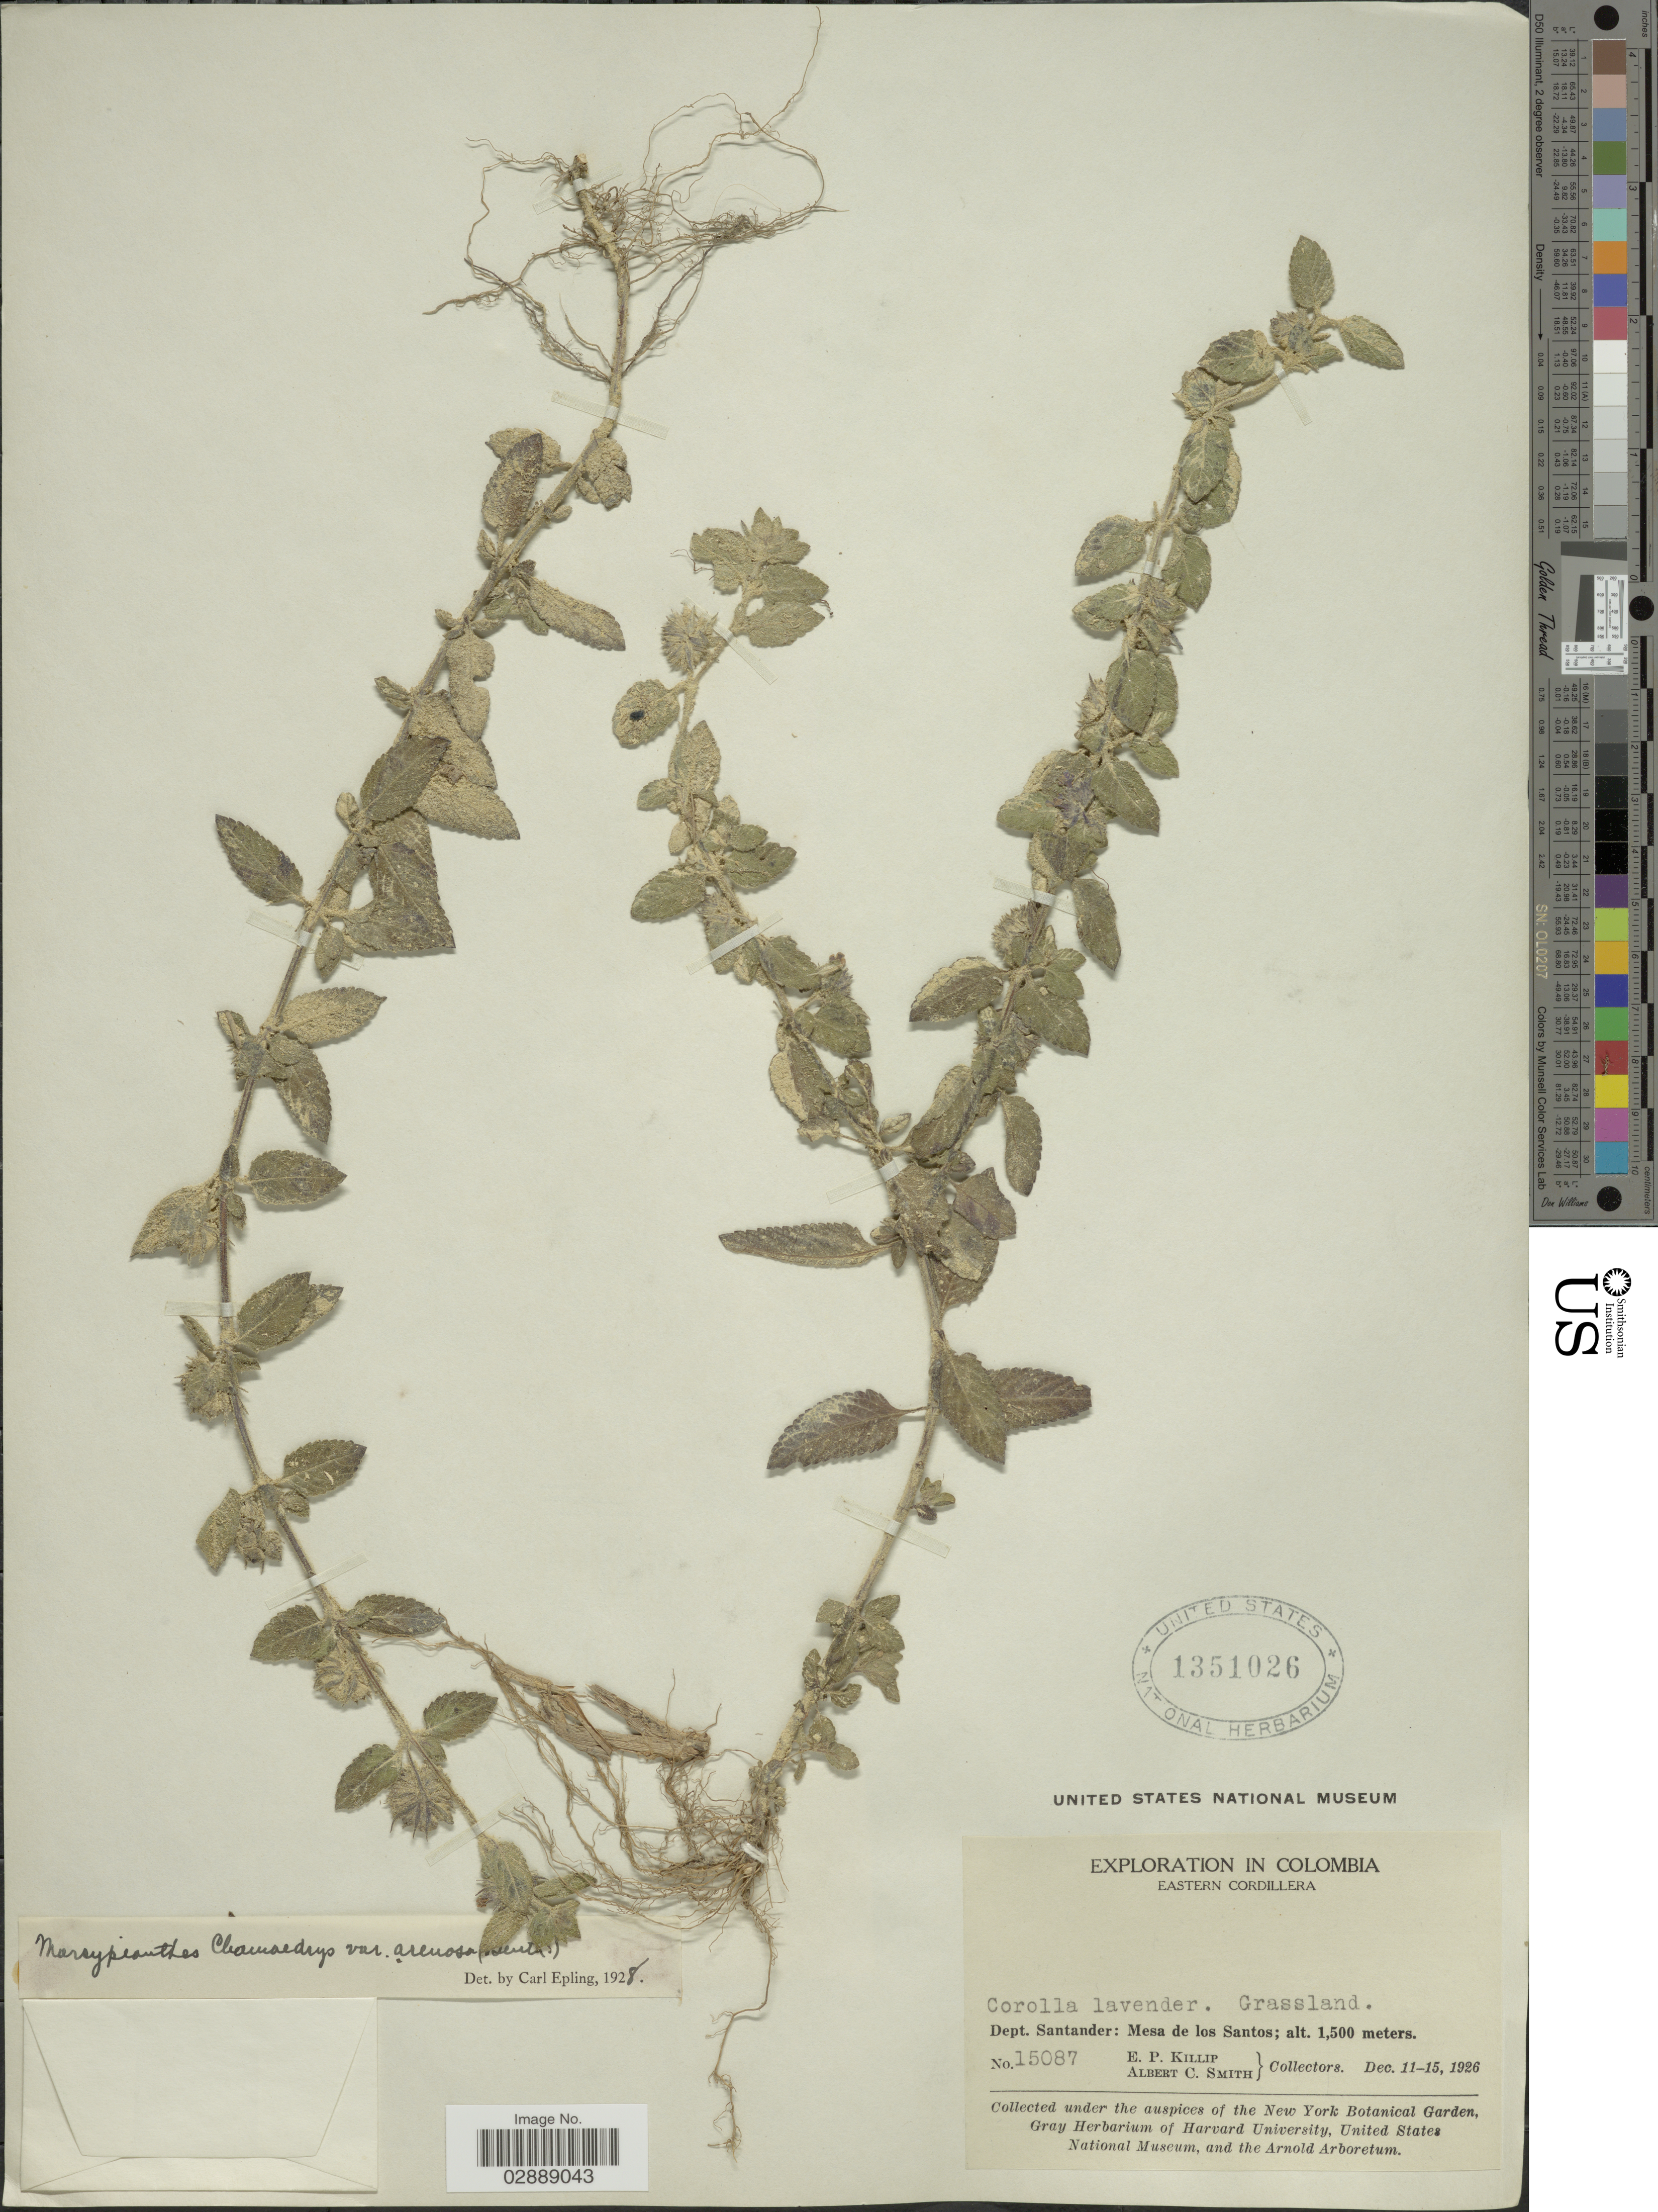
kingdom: Plantae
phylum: Tracheophyta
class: Magnoliopsida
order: Lamiales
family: Lamiaceae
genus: Marsypianthes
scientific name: Marsypianthes chamaedrys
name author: (Vahl) Kuntze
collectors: E. P. Killip & A. C. Smith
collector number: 15087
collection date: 1926-12-11/1926-12-15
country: Colombia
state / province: Santander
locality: Eastern Cordillera. Dept. Santander: Mesa de los Santos.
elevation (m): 1500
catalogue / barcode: US 1351026